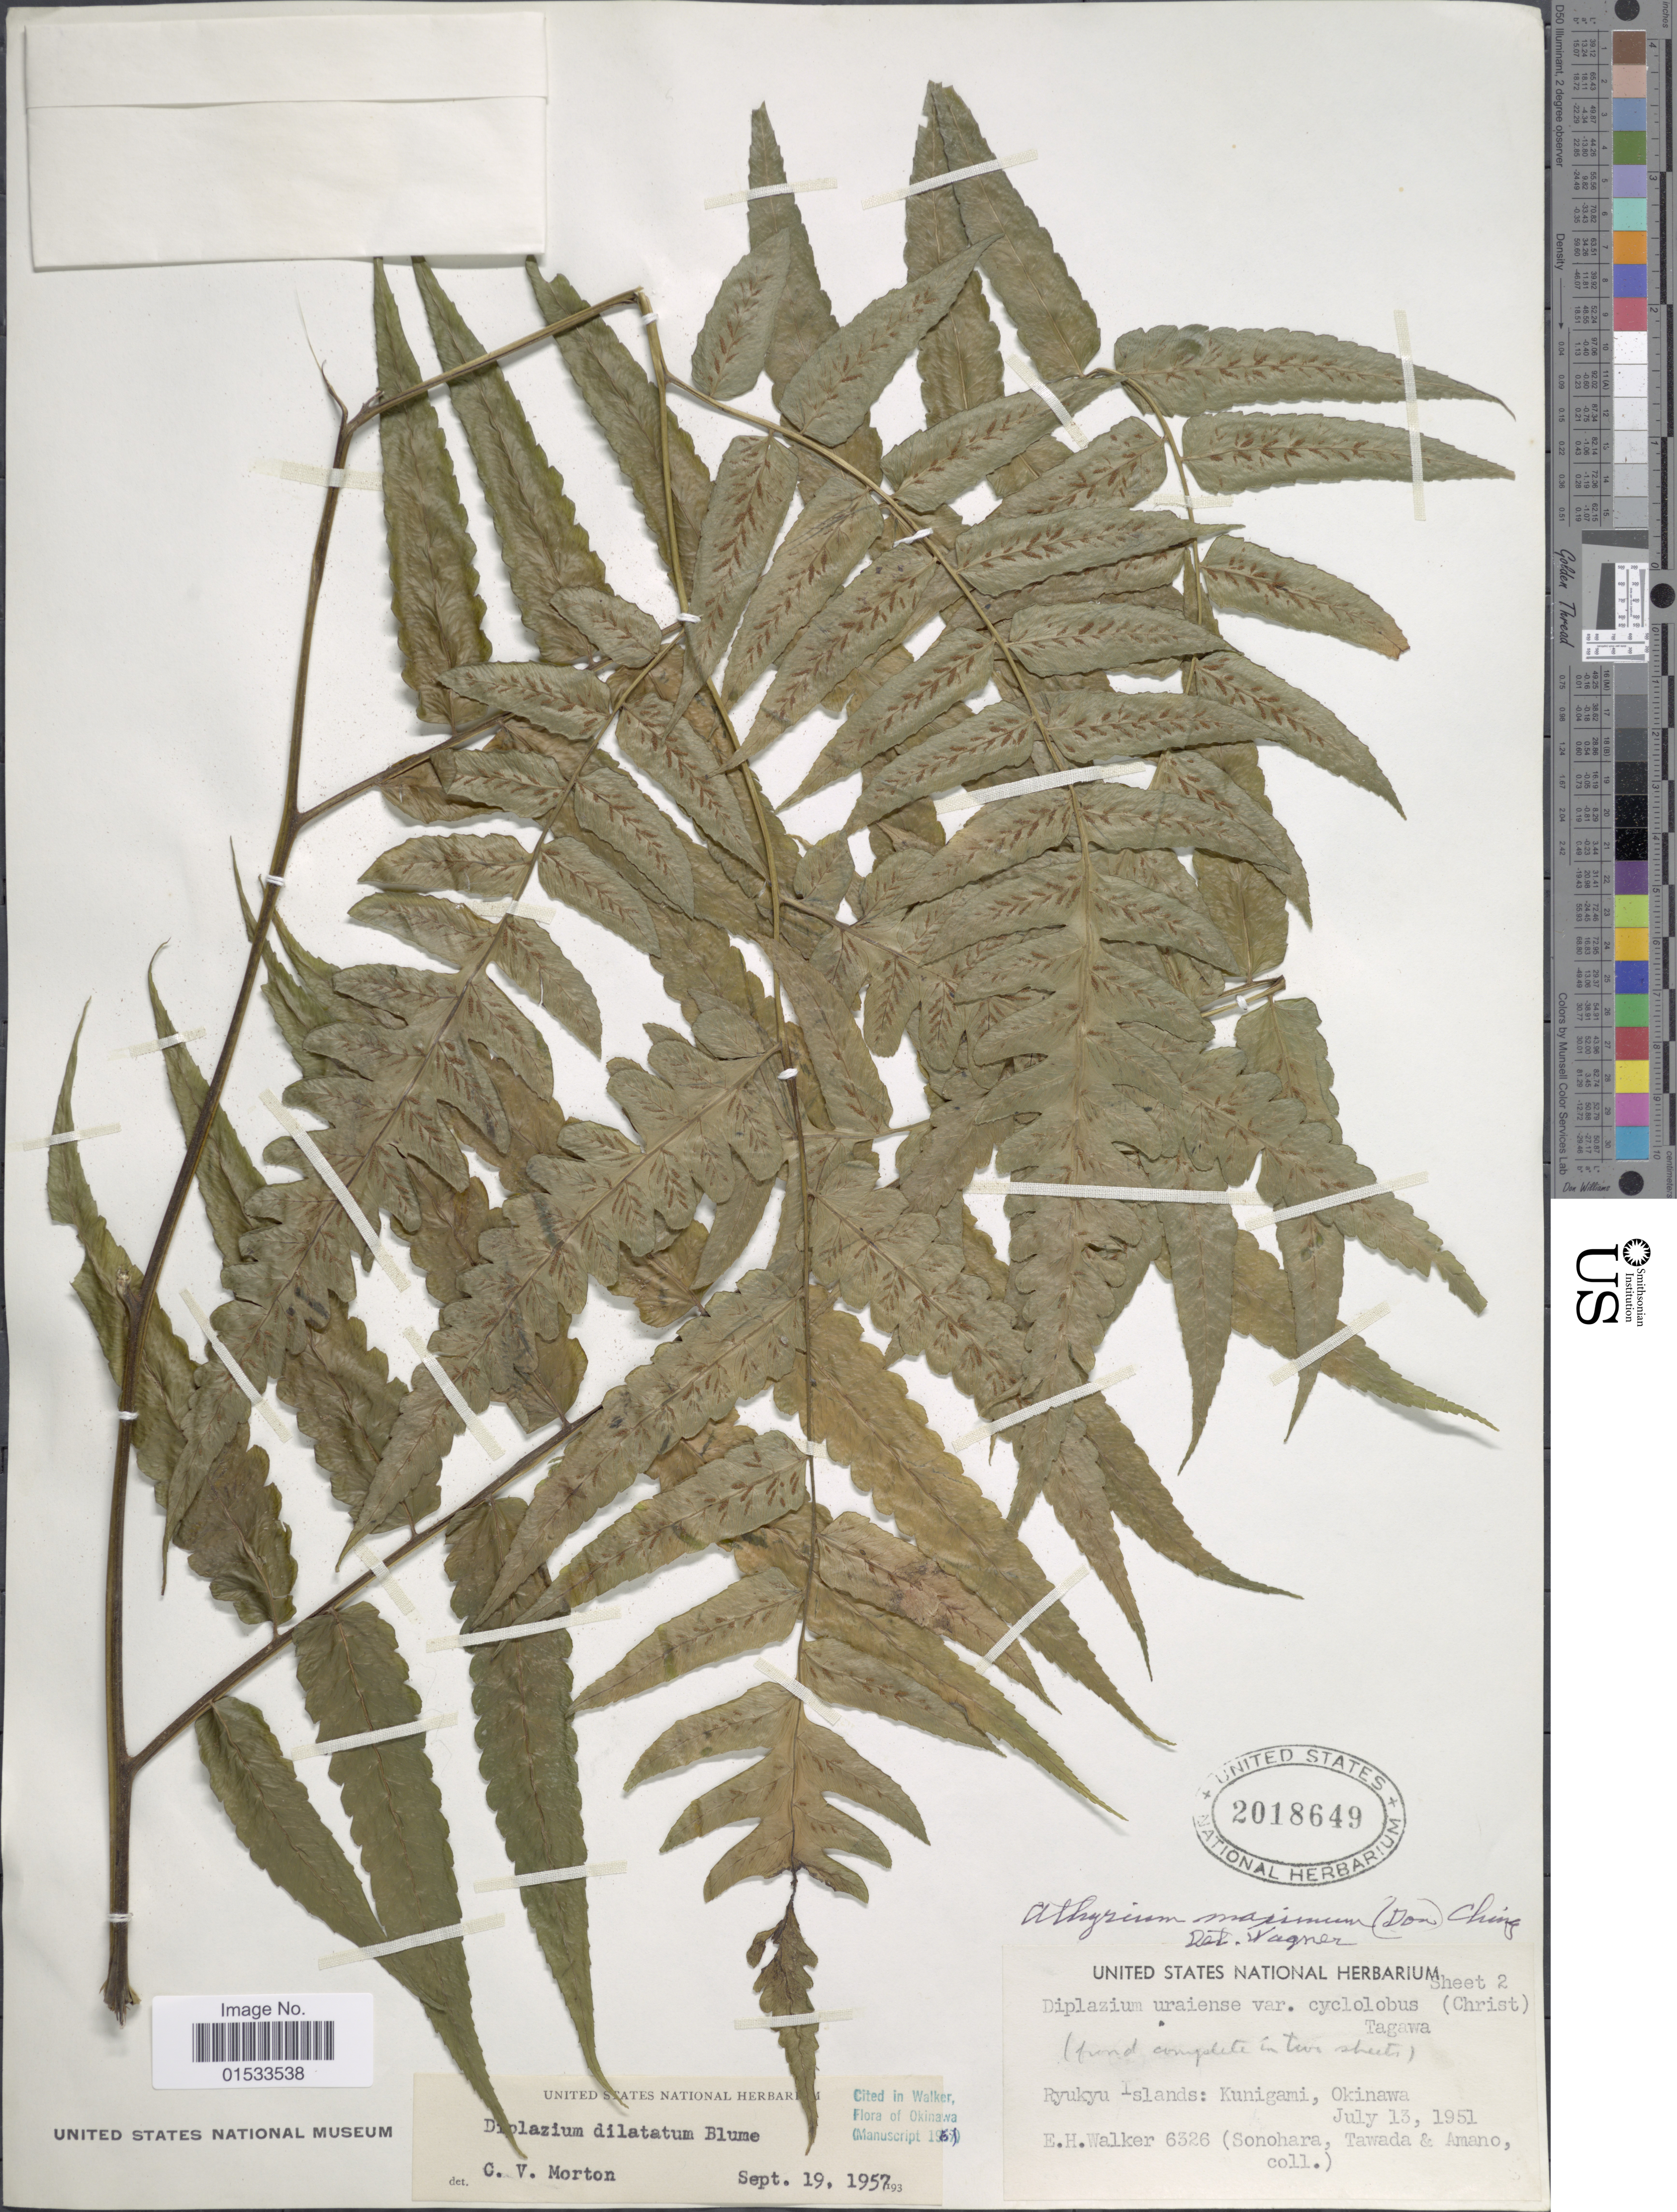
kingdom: Plantae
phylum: Tracheophyta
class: Polypodiopsida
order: Polypodiales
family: Athyriaceae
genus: Diplazium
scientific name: Diplazium dilatatum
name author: Blume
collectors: E. H. Walker, -. Sonohara, Tawada & Amano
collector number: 6326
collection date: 1951-07-13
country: Japan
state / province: Okinawa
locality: Ryukyu Islands: Kunigami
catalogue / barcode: US 2018649